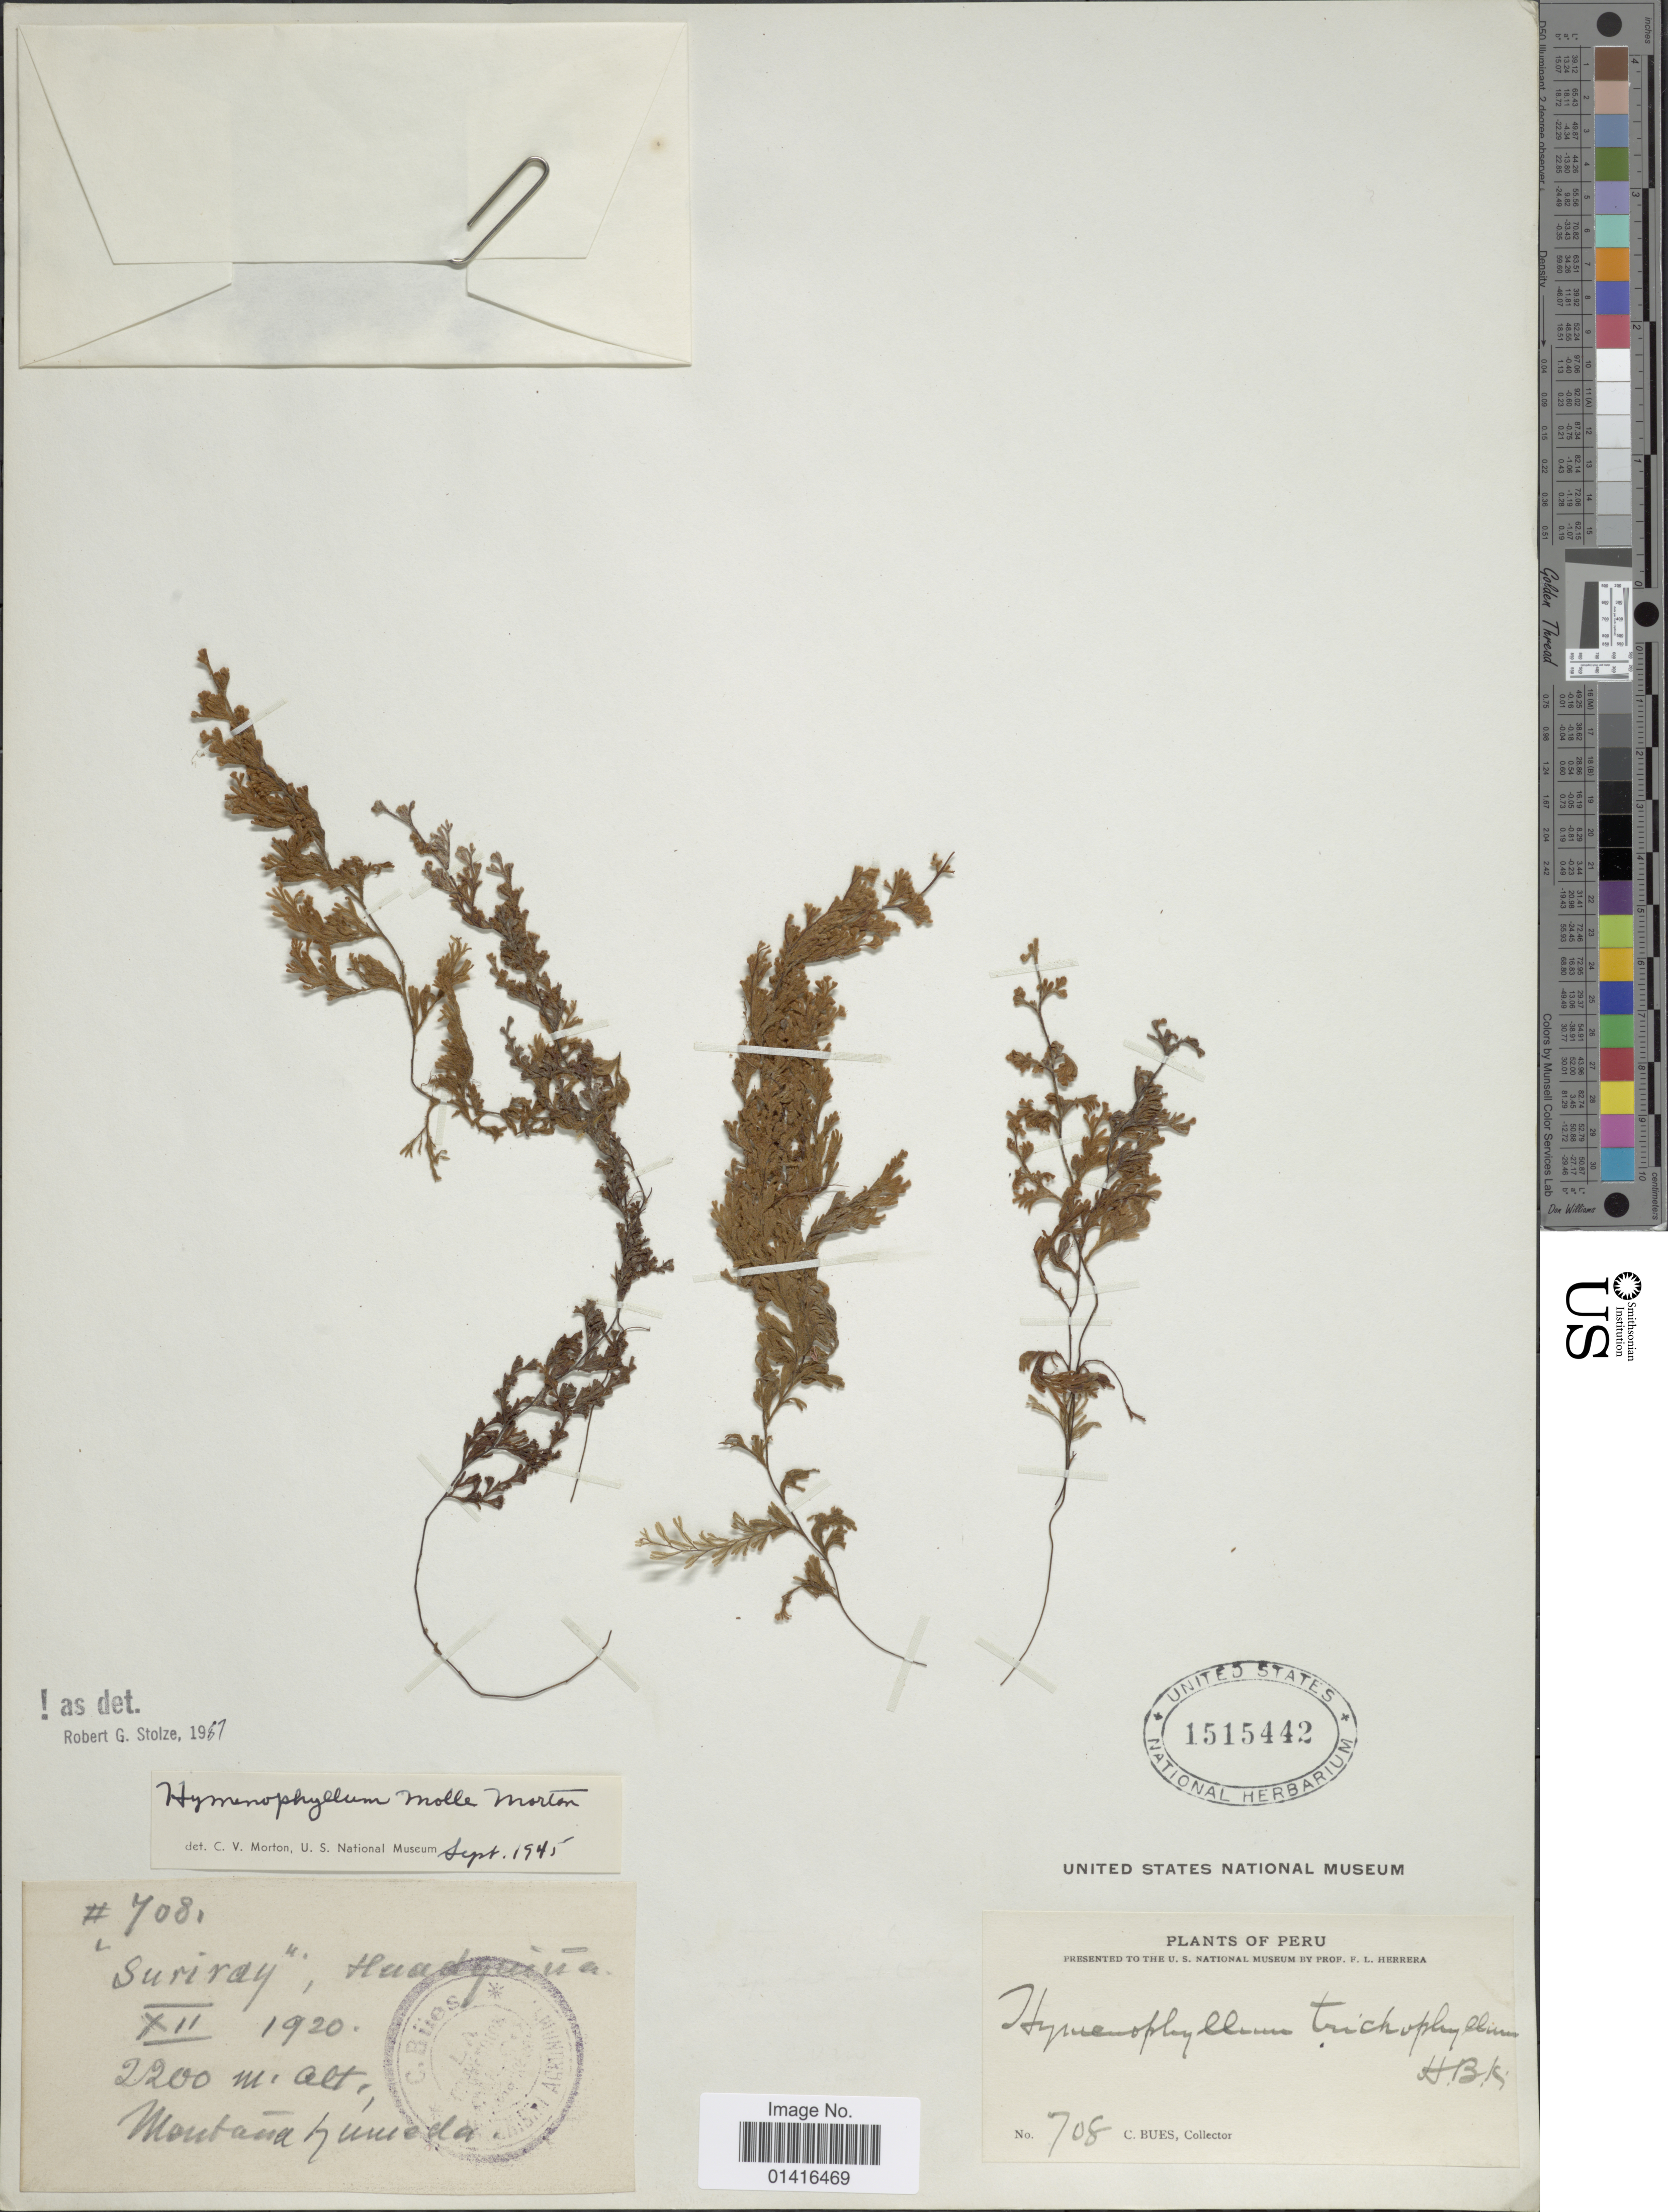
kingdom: Plantae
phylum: Tracheophyta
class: Polypodiopsida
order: Hymenophyllales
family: Hymenophyllaceae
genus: Hymenophyllum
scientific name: Hymenophyllum molle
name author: C.V. Morton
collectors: C. Bues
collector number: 708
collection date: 1920-12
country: Peru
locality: Suriray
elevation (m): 2200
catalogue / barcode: US 1515442